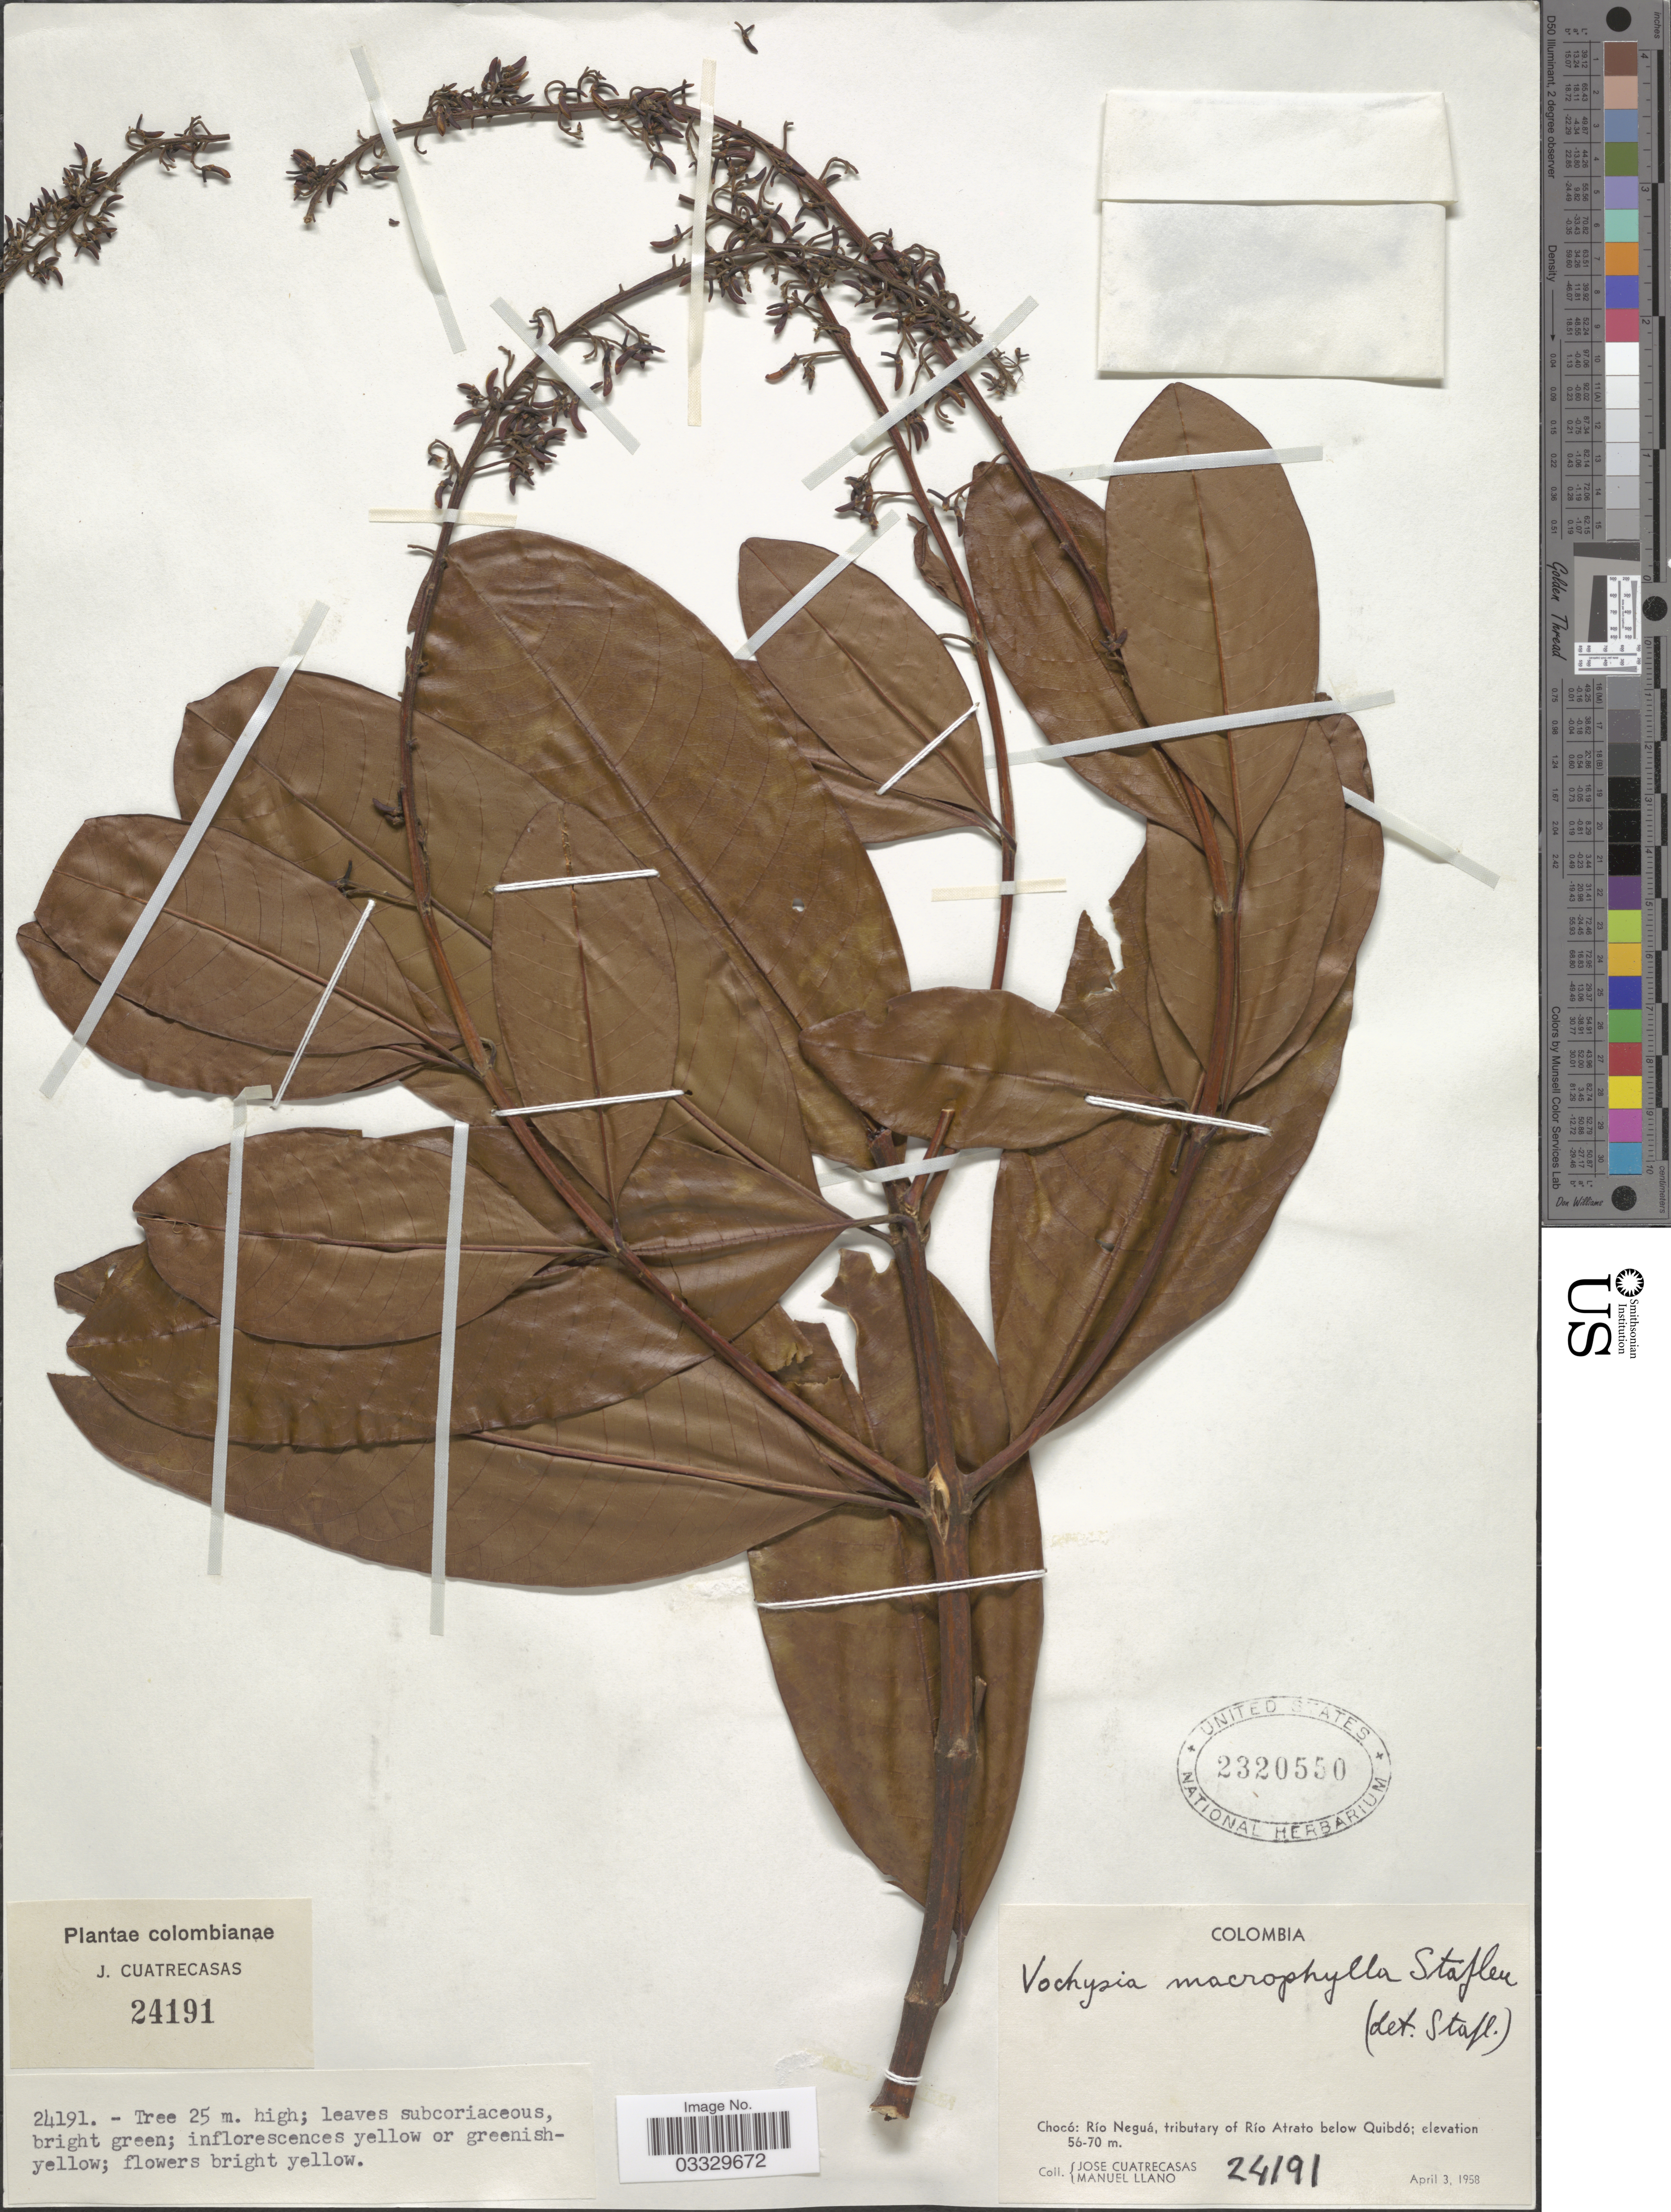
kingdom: Plantae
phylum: Tracheophyta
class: Magnoliopsida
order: Myrtales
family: Vochysiaceae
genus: Vochysia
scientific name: Vochysia macrophylla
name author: Stafleu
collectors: J. Cuatrecasas & M. Llano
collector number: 24191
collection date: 1958-04-03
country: Colombia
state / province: Chocó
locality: Río Neguá, tributary of Río Atrato below Quibdó.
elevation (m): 56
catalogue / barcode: US 2320550